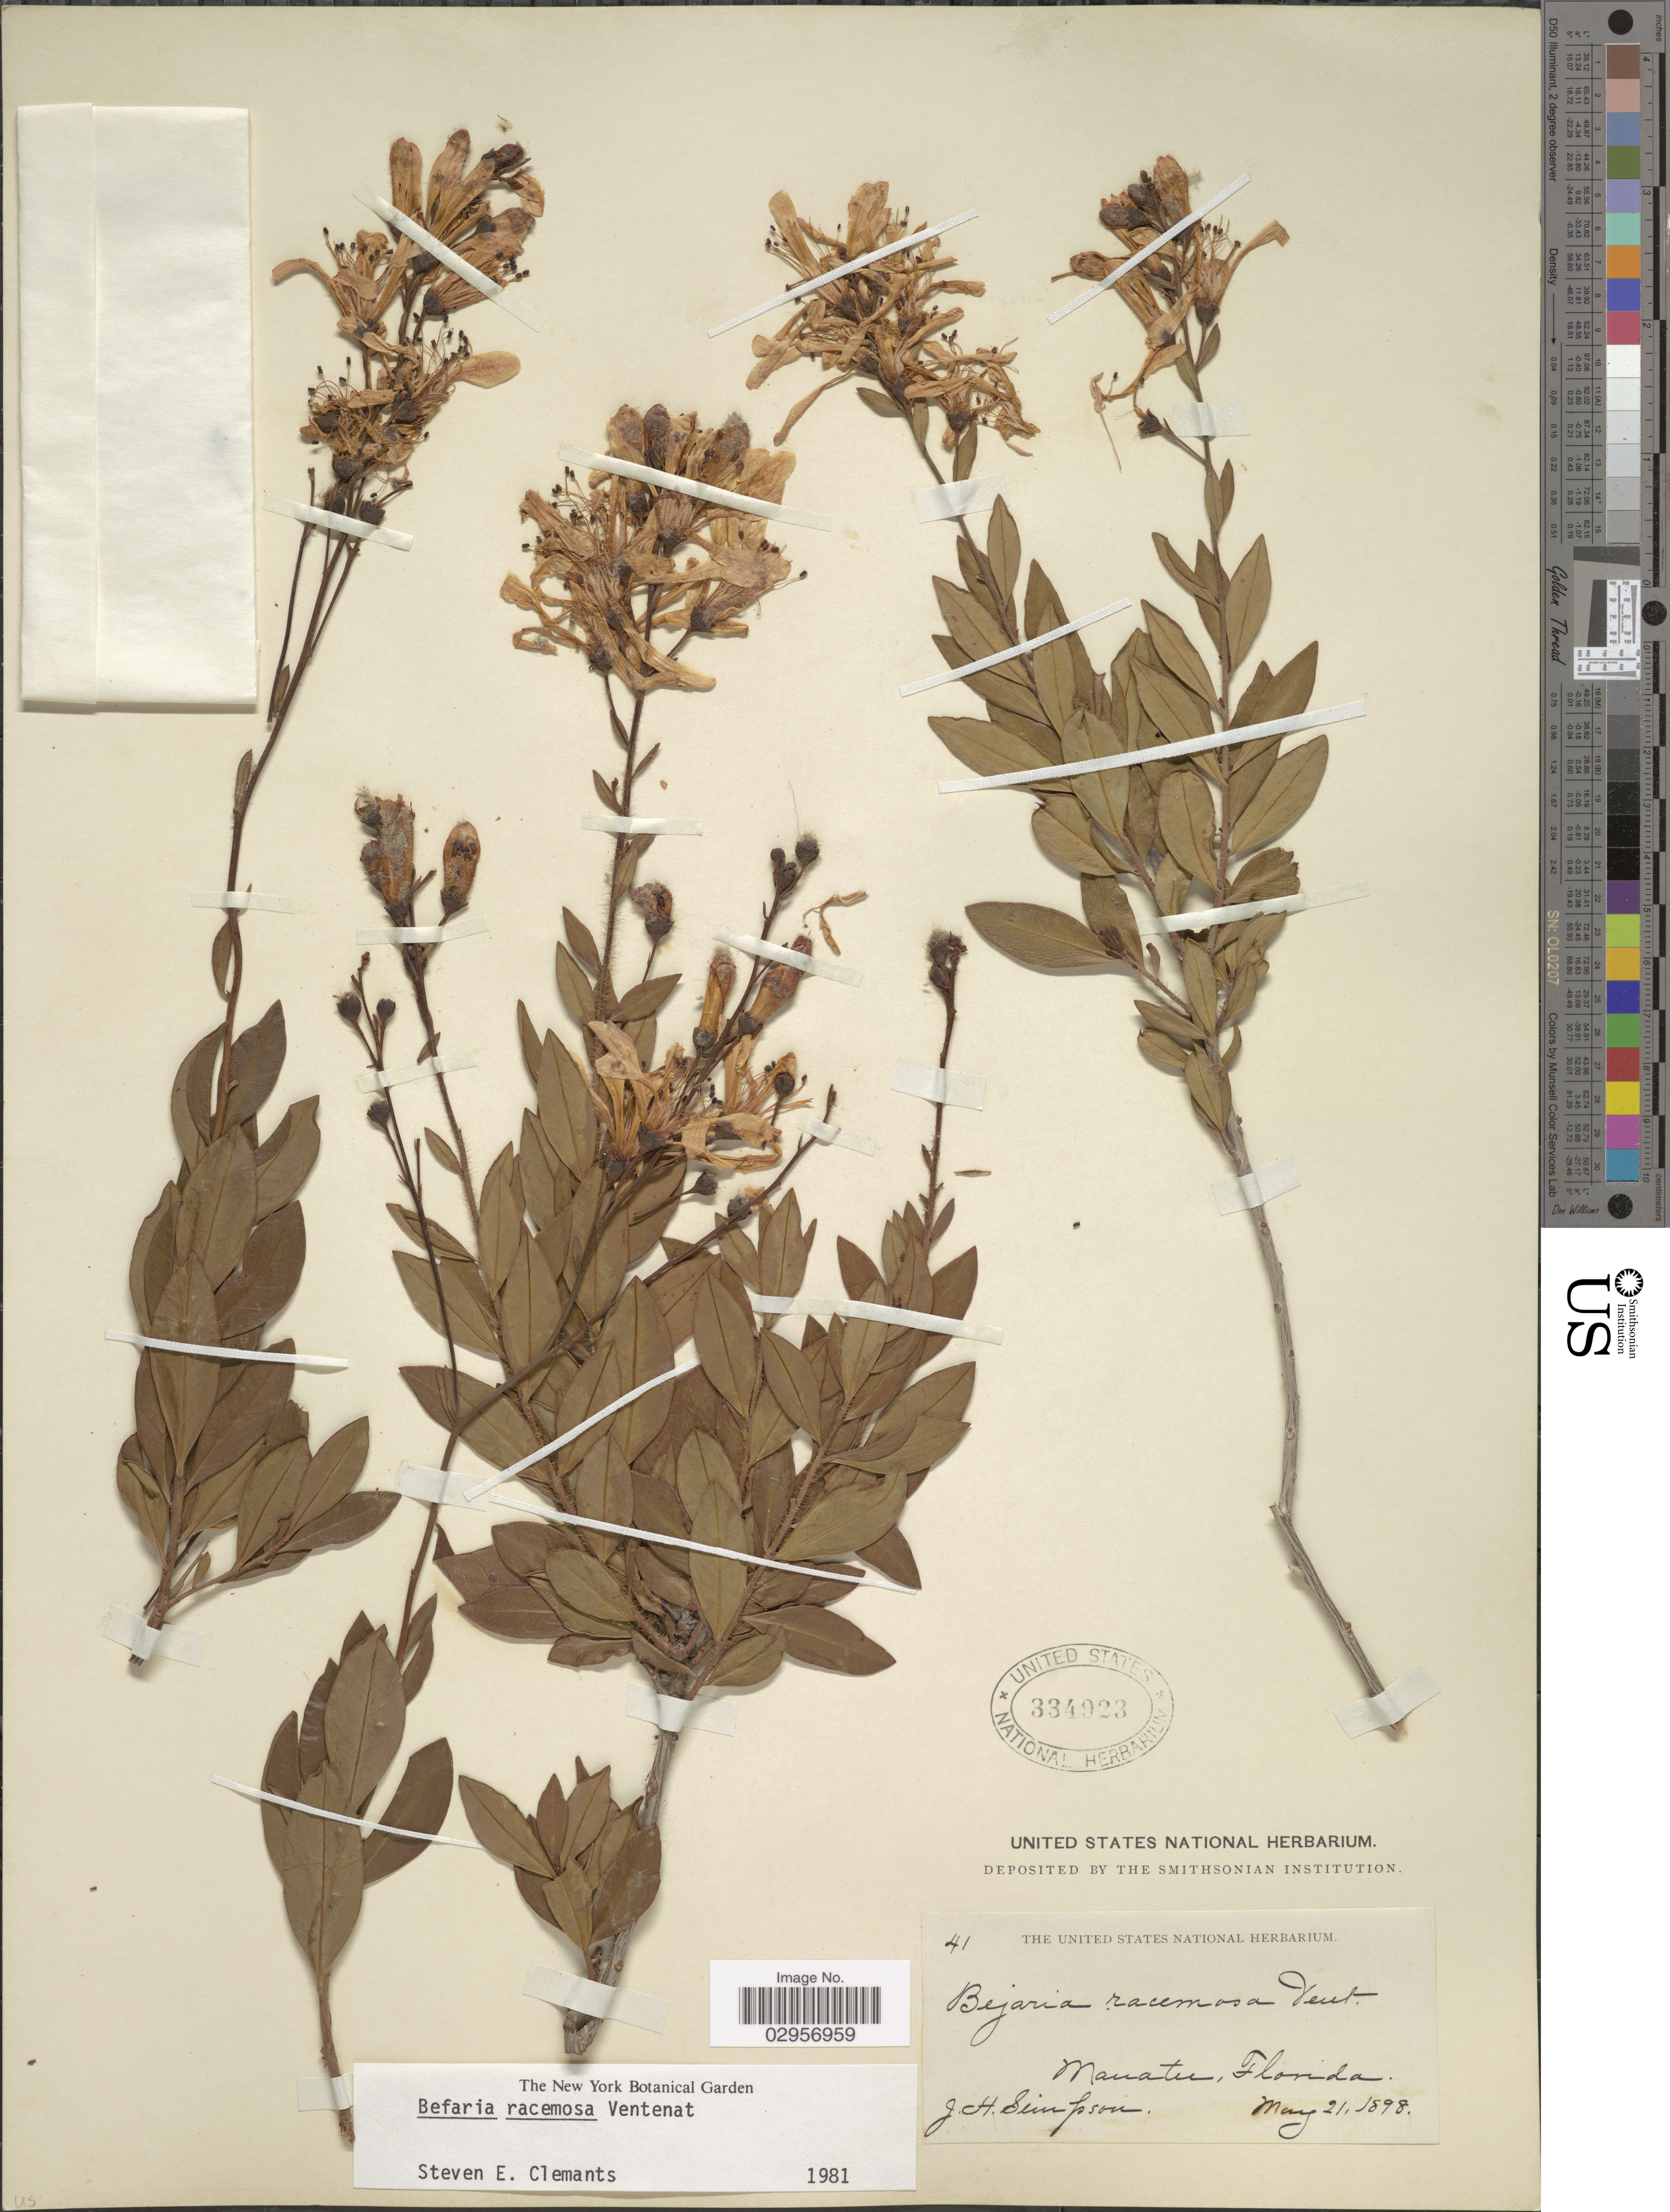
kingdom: Plantae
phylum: Tracheophyta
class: Magnoliopsida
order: Ericales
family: Ericaceae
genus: Bejaria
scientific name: Bejaria racemosa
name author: Vent.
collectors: J. H. Simpson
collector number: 41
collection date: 1898-05-21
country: United States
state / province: Florida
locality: Manatee, Florida.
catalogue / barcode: US 334923